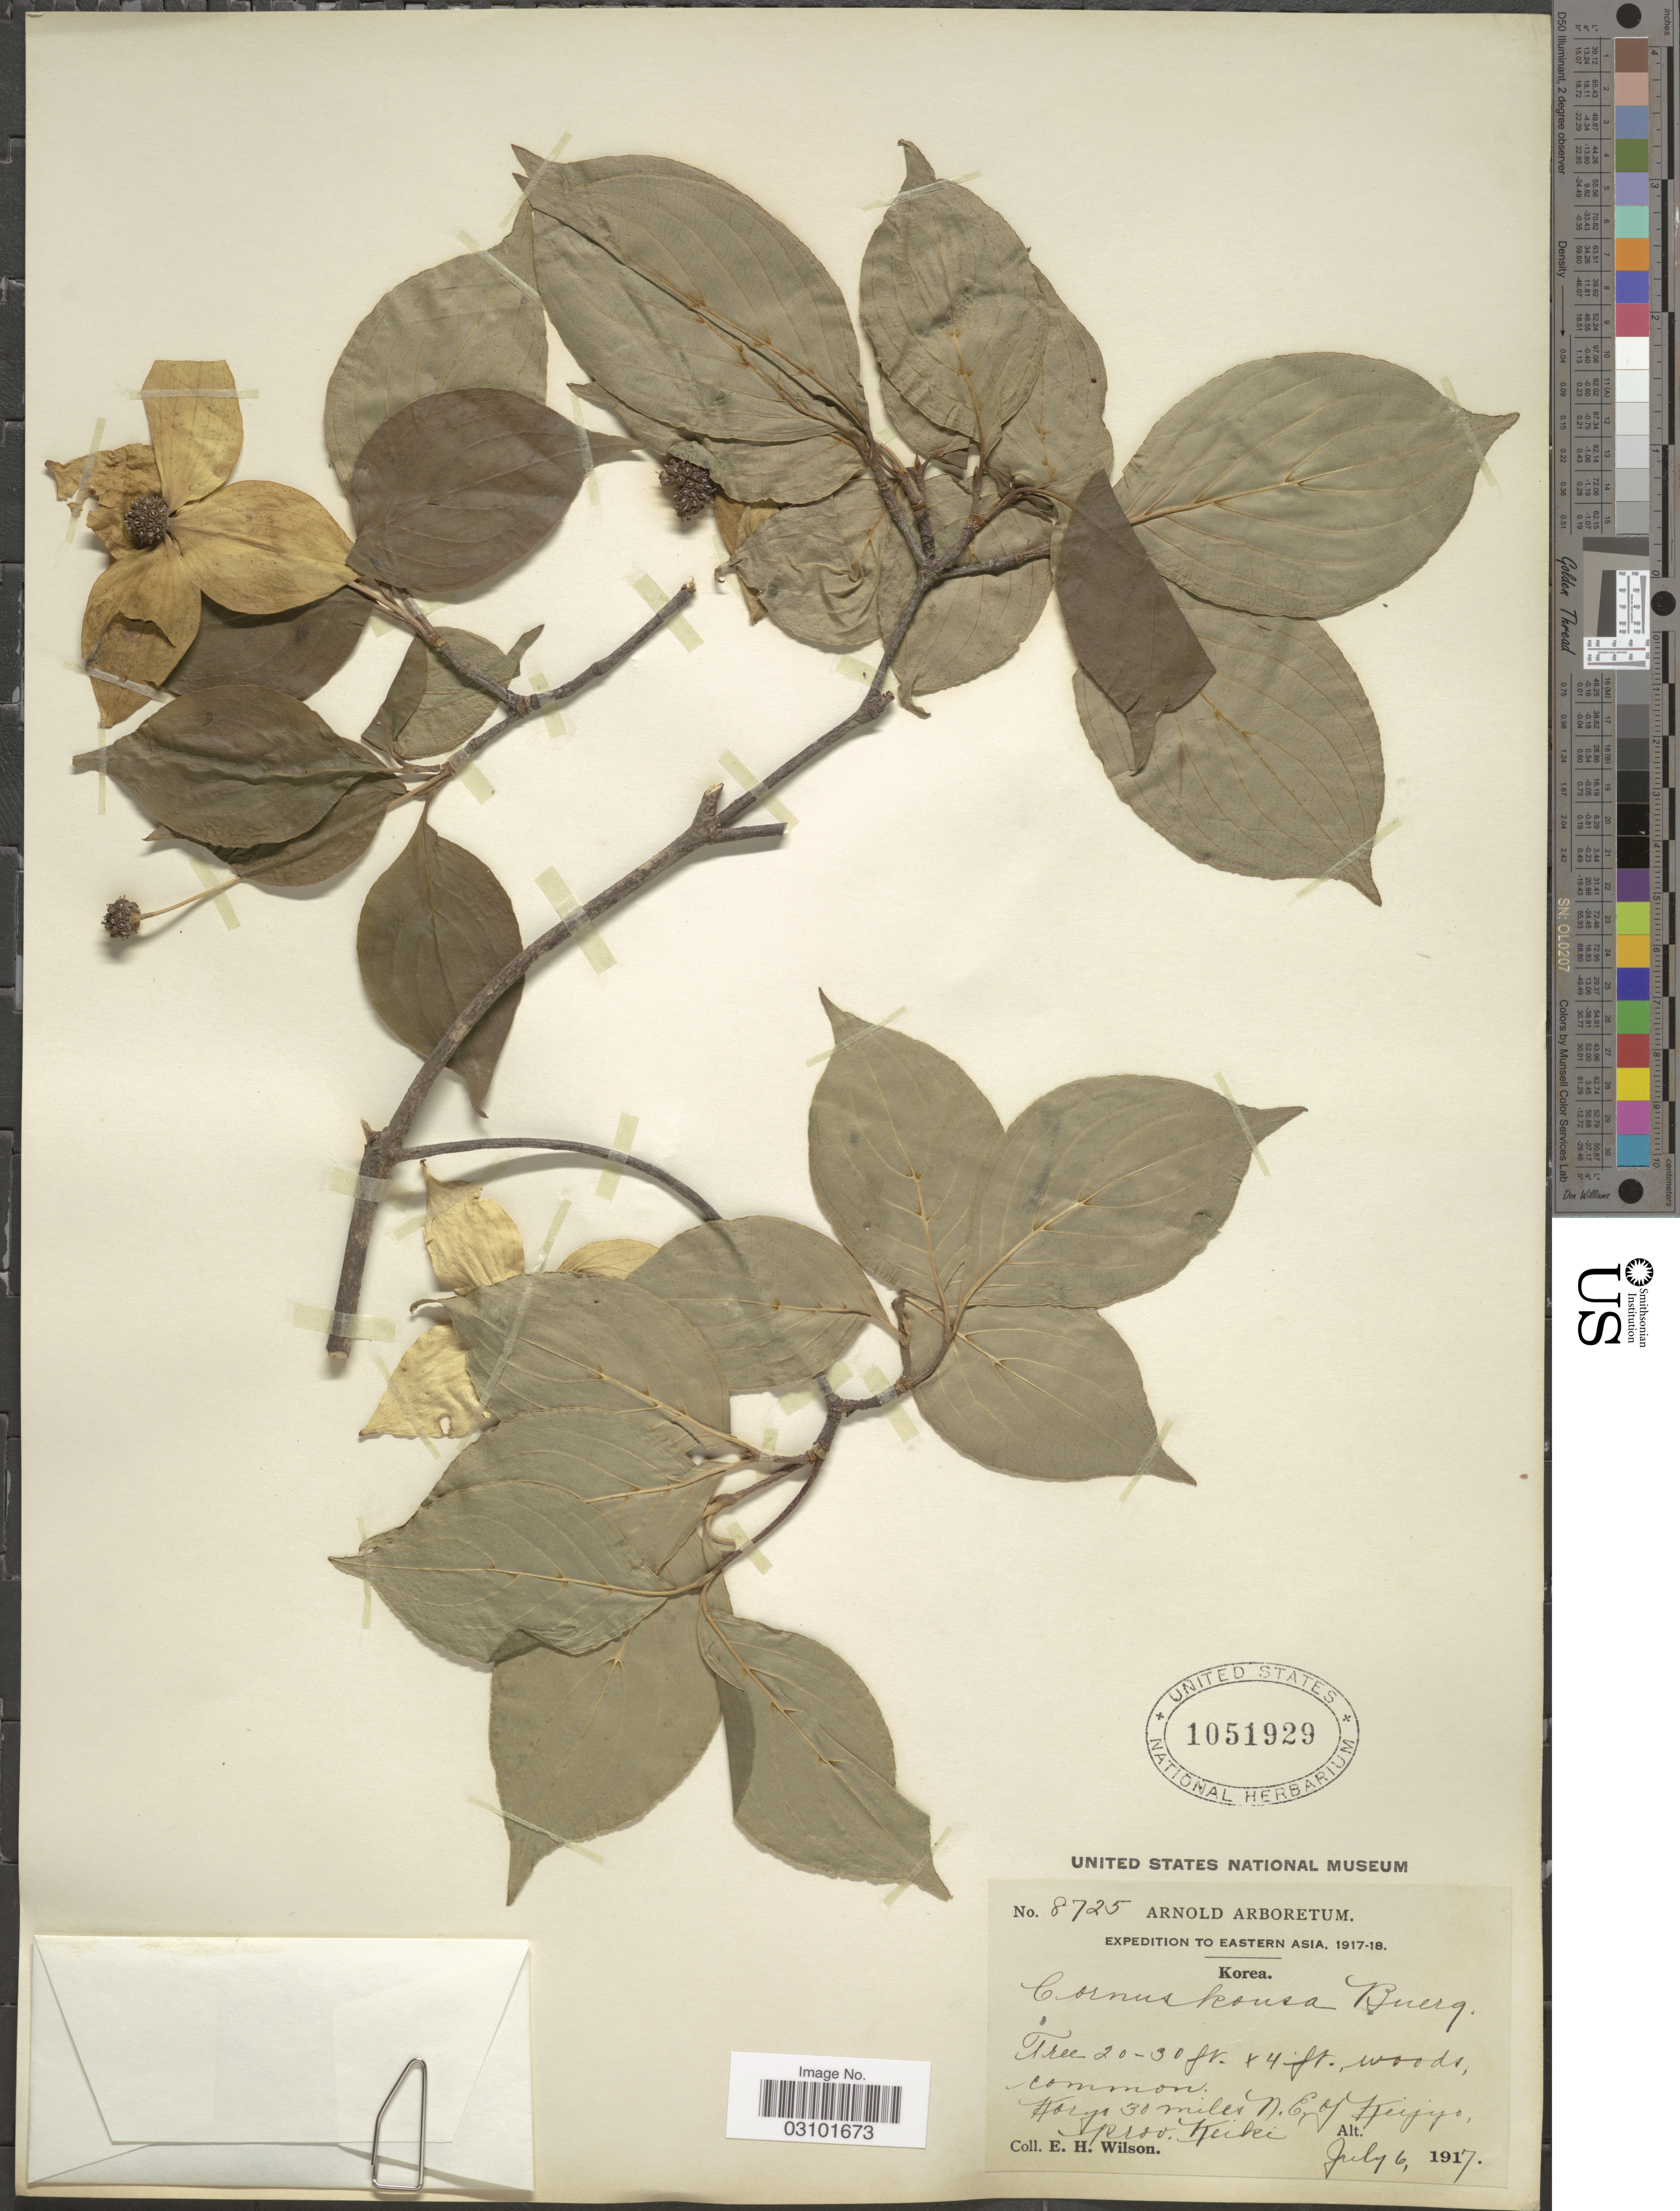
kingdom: Plantae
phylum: Tracheophyta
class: Magnoliopsida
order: Cornales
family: Cornaceae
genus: Cornus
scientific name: Cornus kousa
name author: F. Buerger ex Miq.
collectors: E. Wilson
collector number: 8725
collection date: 1917-07-06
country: South Korea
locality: Eastern Asia. Korea. Koryo 30 miles N. E. of Keijyo, Prov. Keiki.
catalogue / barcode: US 1051929